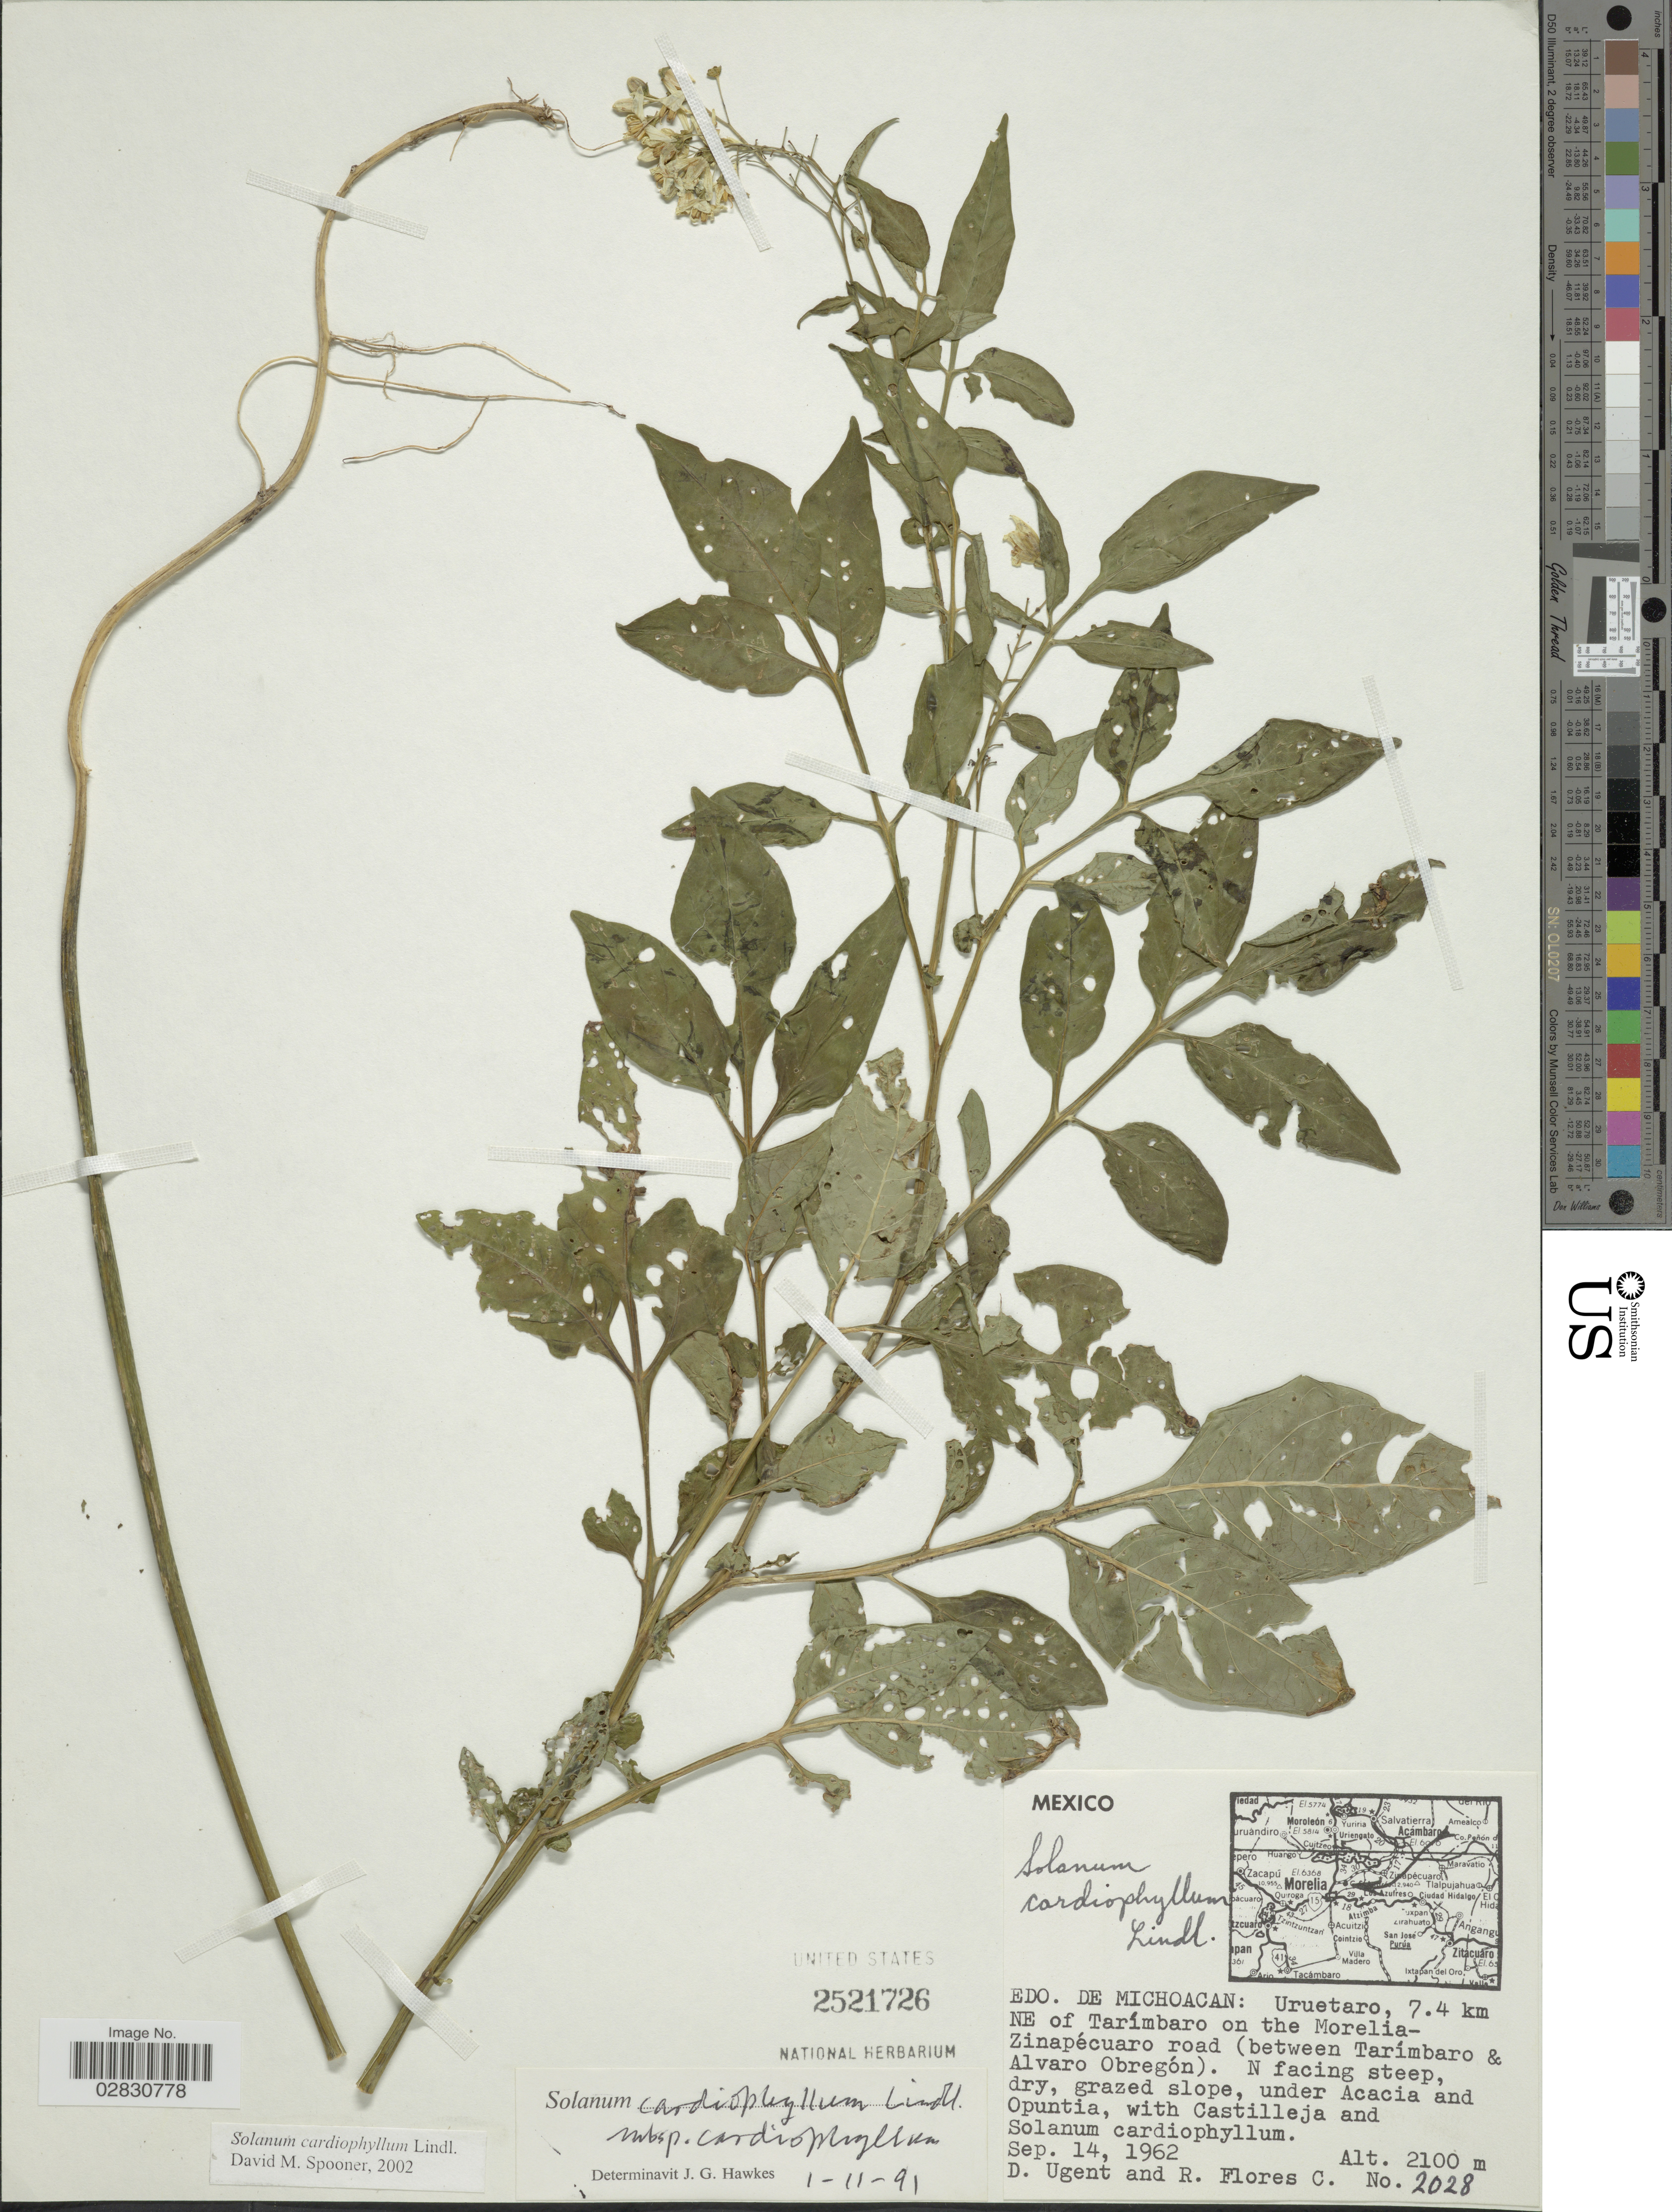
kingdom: Plantae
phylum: Tracheophyta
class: Magnoliopsida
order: Solanales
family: Solanaceae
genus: Solanum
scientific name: Solanum cardiophyllum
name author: Lindl.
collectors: D. Ugent & R. Flores-C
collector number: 2028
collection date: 1962-09-14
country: Mexico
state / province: Michoacán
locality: Edo. De Michoacan: Uruetaro, 7.4 km NE of Tarímbaro on the Morelia-Zinapécuaro road (between Tarímbaro & Alvaro Obregón). N facing steep.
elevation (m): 2100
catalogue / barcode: US 2521726